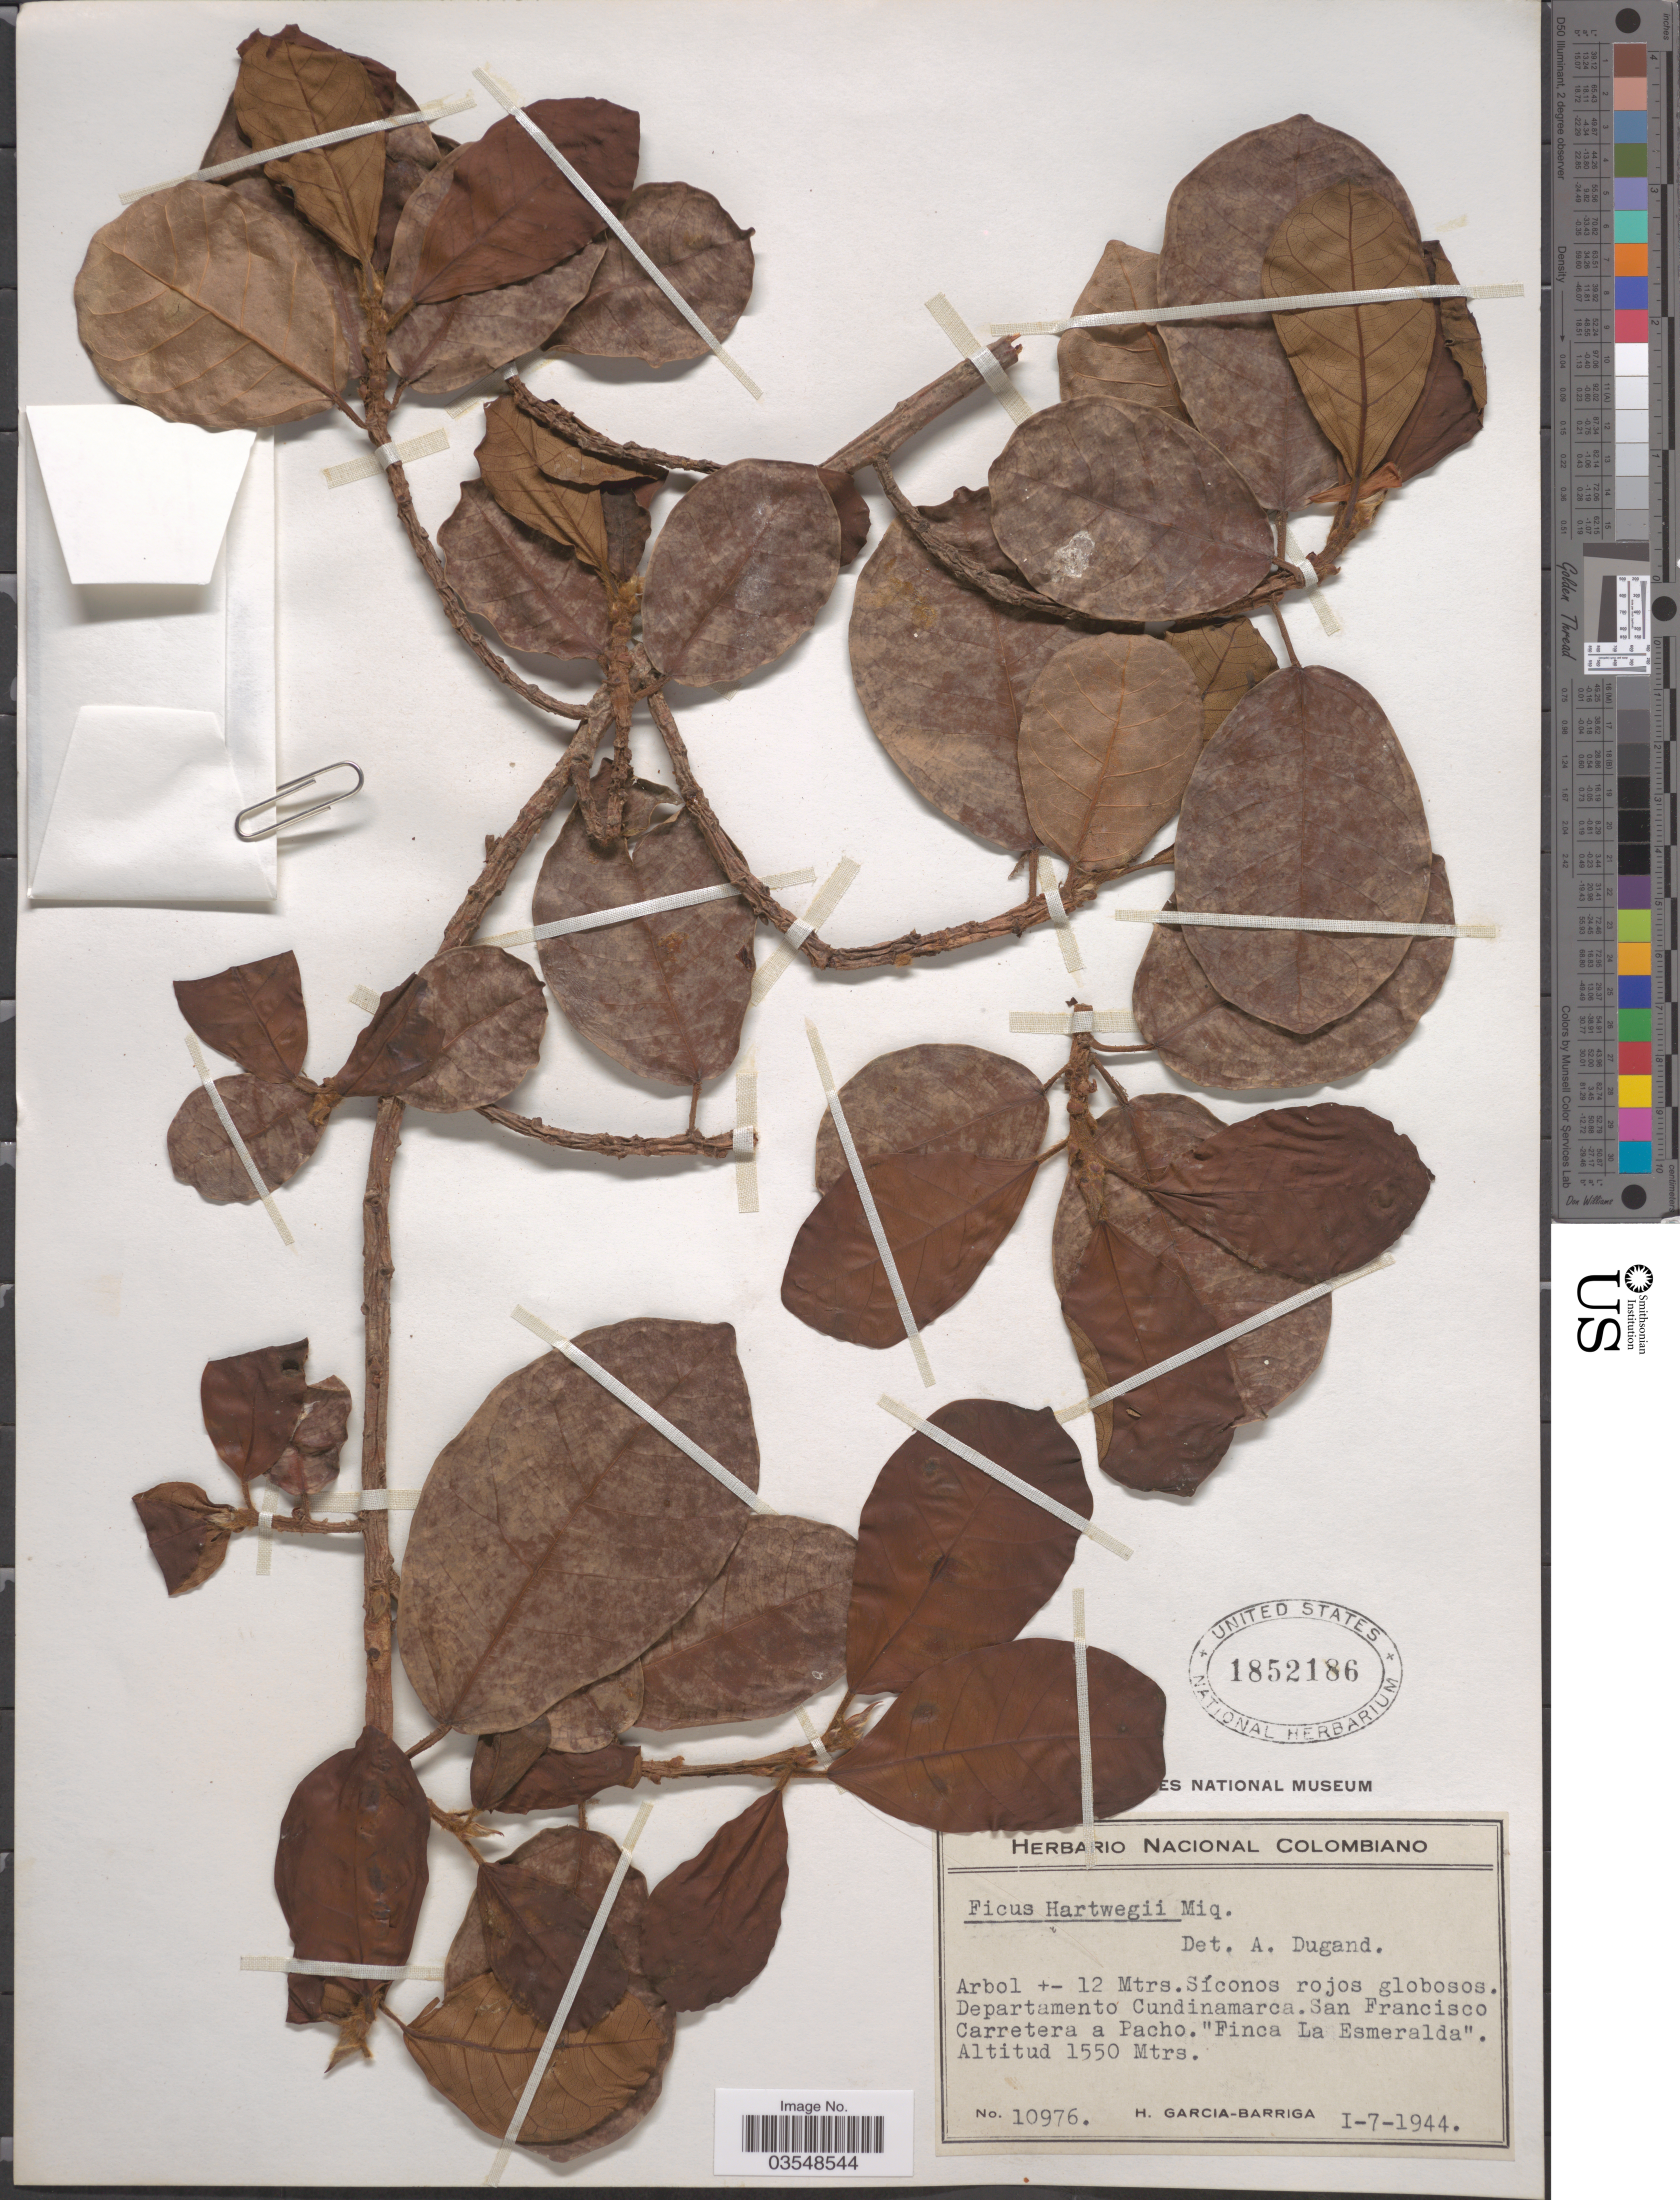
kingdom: Plantae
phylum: Tracheophyta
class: Magnoliopsida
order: Rosales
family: Moraceae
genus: Ficus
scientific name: Ficus hartwegii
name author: (Miq.) Miq.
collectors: H. García Barriga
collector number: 10976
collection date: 1944-01-07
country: Colombia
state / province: Cundinamarca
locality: Departamento Cundinamarca. San Francisco Carretera a Pacho. "Finca la Esmeralda".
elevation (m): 1550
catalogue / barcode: US 1852186